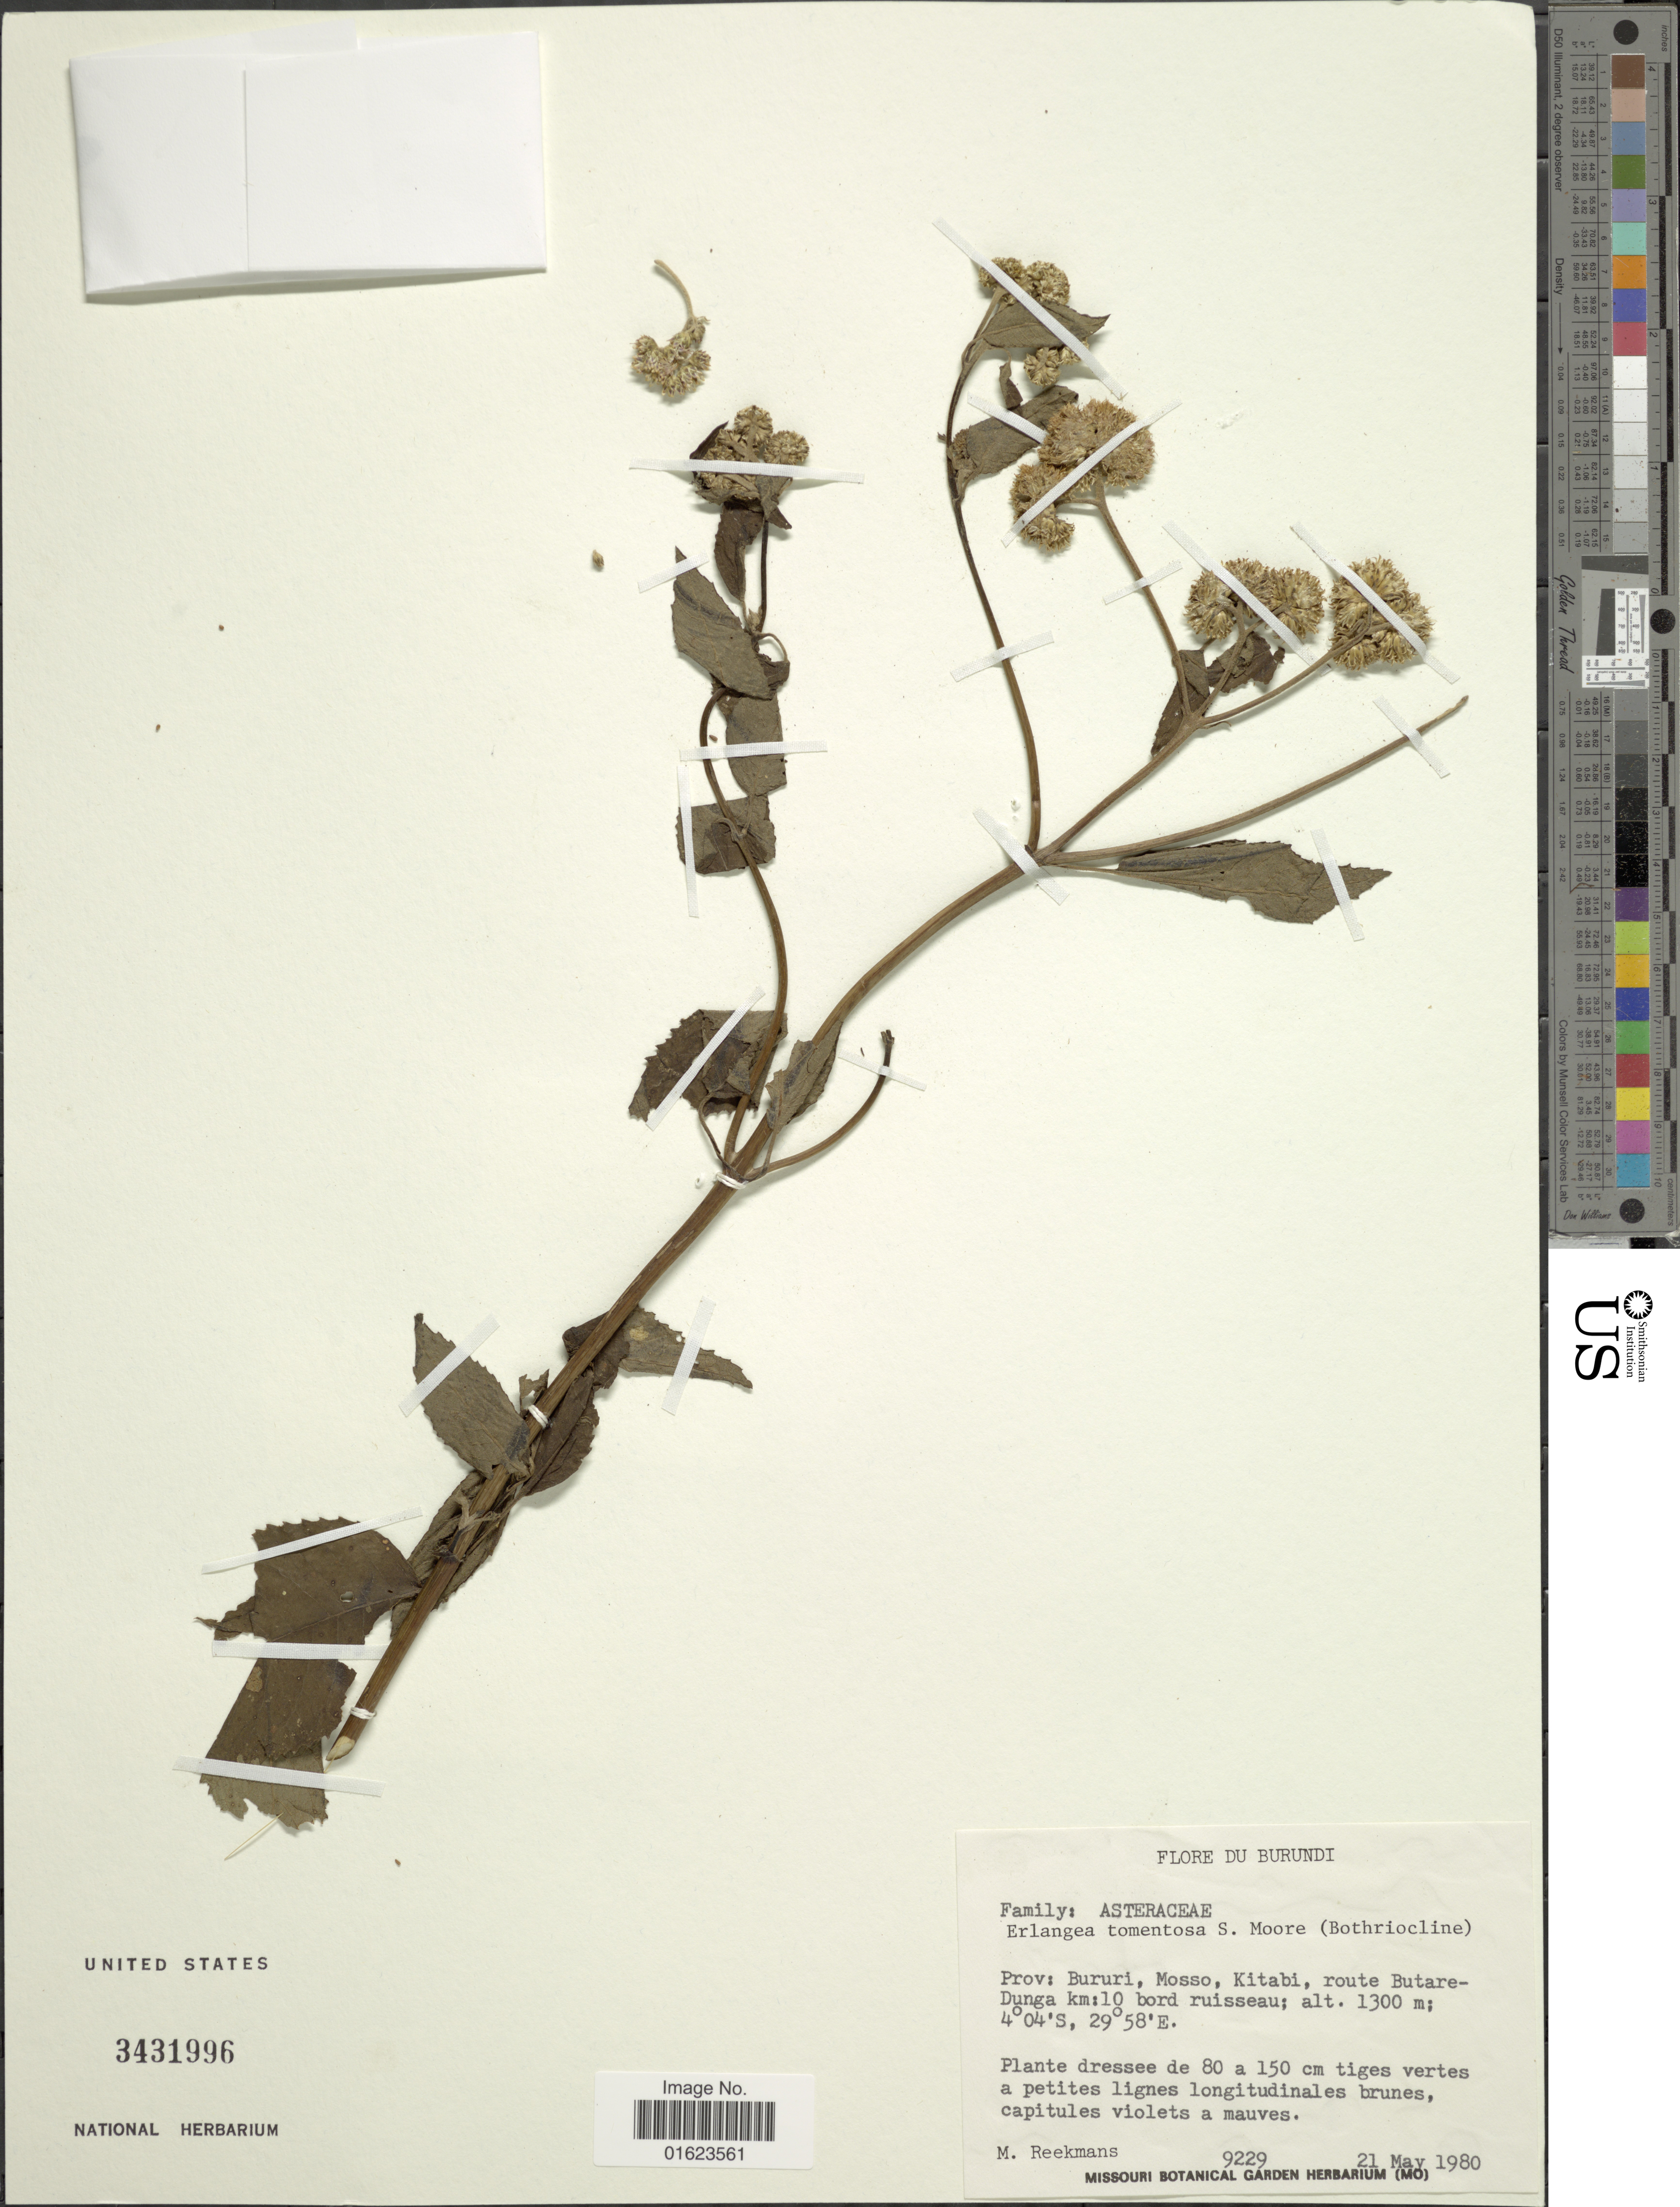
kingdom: Plantae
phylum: Tracheophyta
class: Magnoliopsida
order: Asterales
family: Asteraceae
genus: Bothriocline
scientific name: Bothriocline longipes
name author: (Oliv. & Hiern) N.E. Br.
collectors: M. Reekmans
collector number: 9229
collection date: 1980-05-21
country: Burundi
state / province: Bururi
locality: Prov. Bururi, Mosso, Kitabi, route Butare-Dunga km: 10 bord ruisseau.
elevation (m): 1300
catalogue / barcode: US 3431996